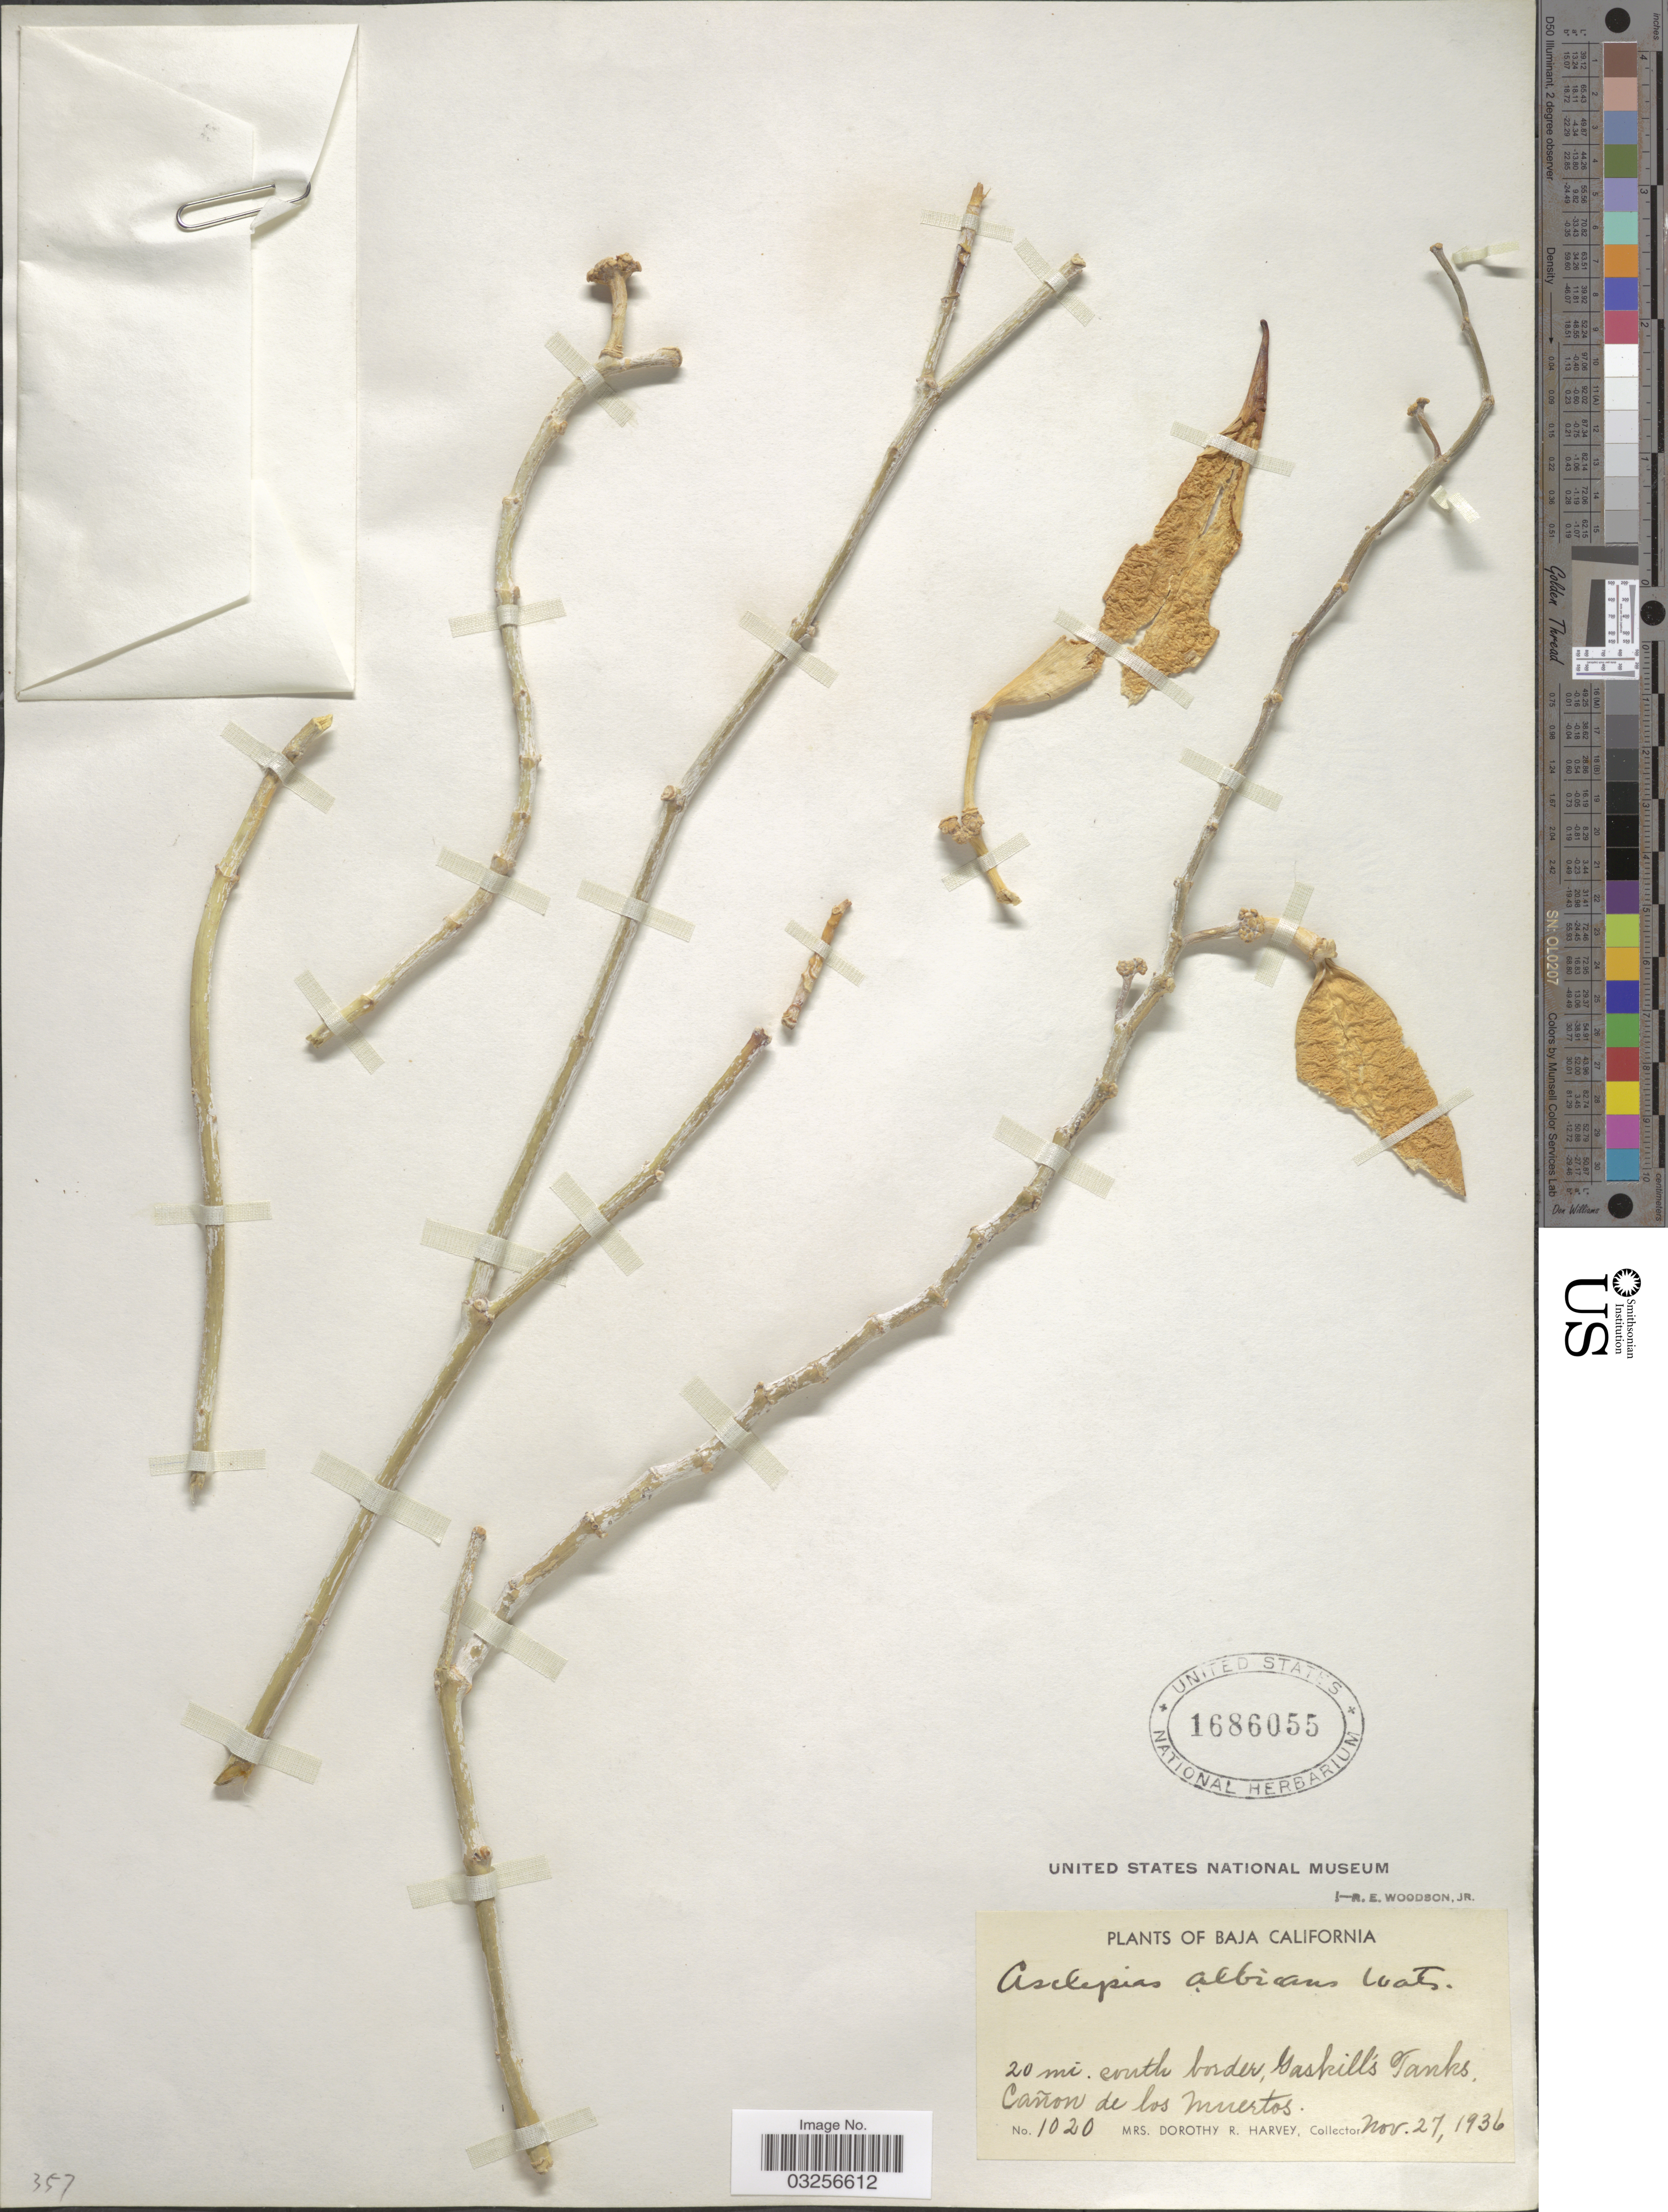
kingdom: Plantae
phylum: Tracheophyta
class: Magnoliopsida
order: Gentianales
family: Apocynaceae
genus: Asclepias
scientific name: Asclepias albicans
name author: S. Watson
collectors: Harvey, Mrs. D. R.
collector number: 1020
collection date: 1936-11-27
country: Mexico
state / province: Baja California Norte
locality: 20 mi. south border, Gaskill's Tanks. Cañon de los muertos.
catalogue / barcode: US 1686055